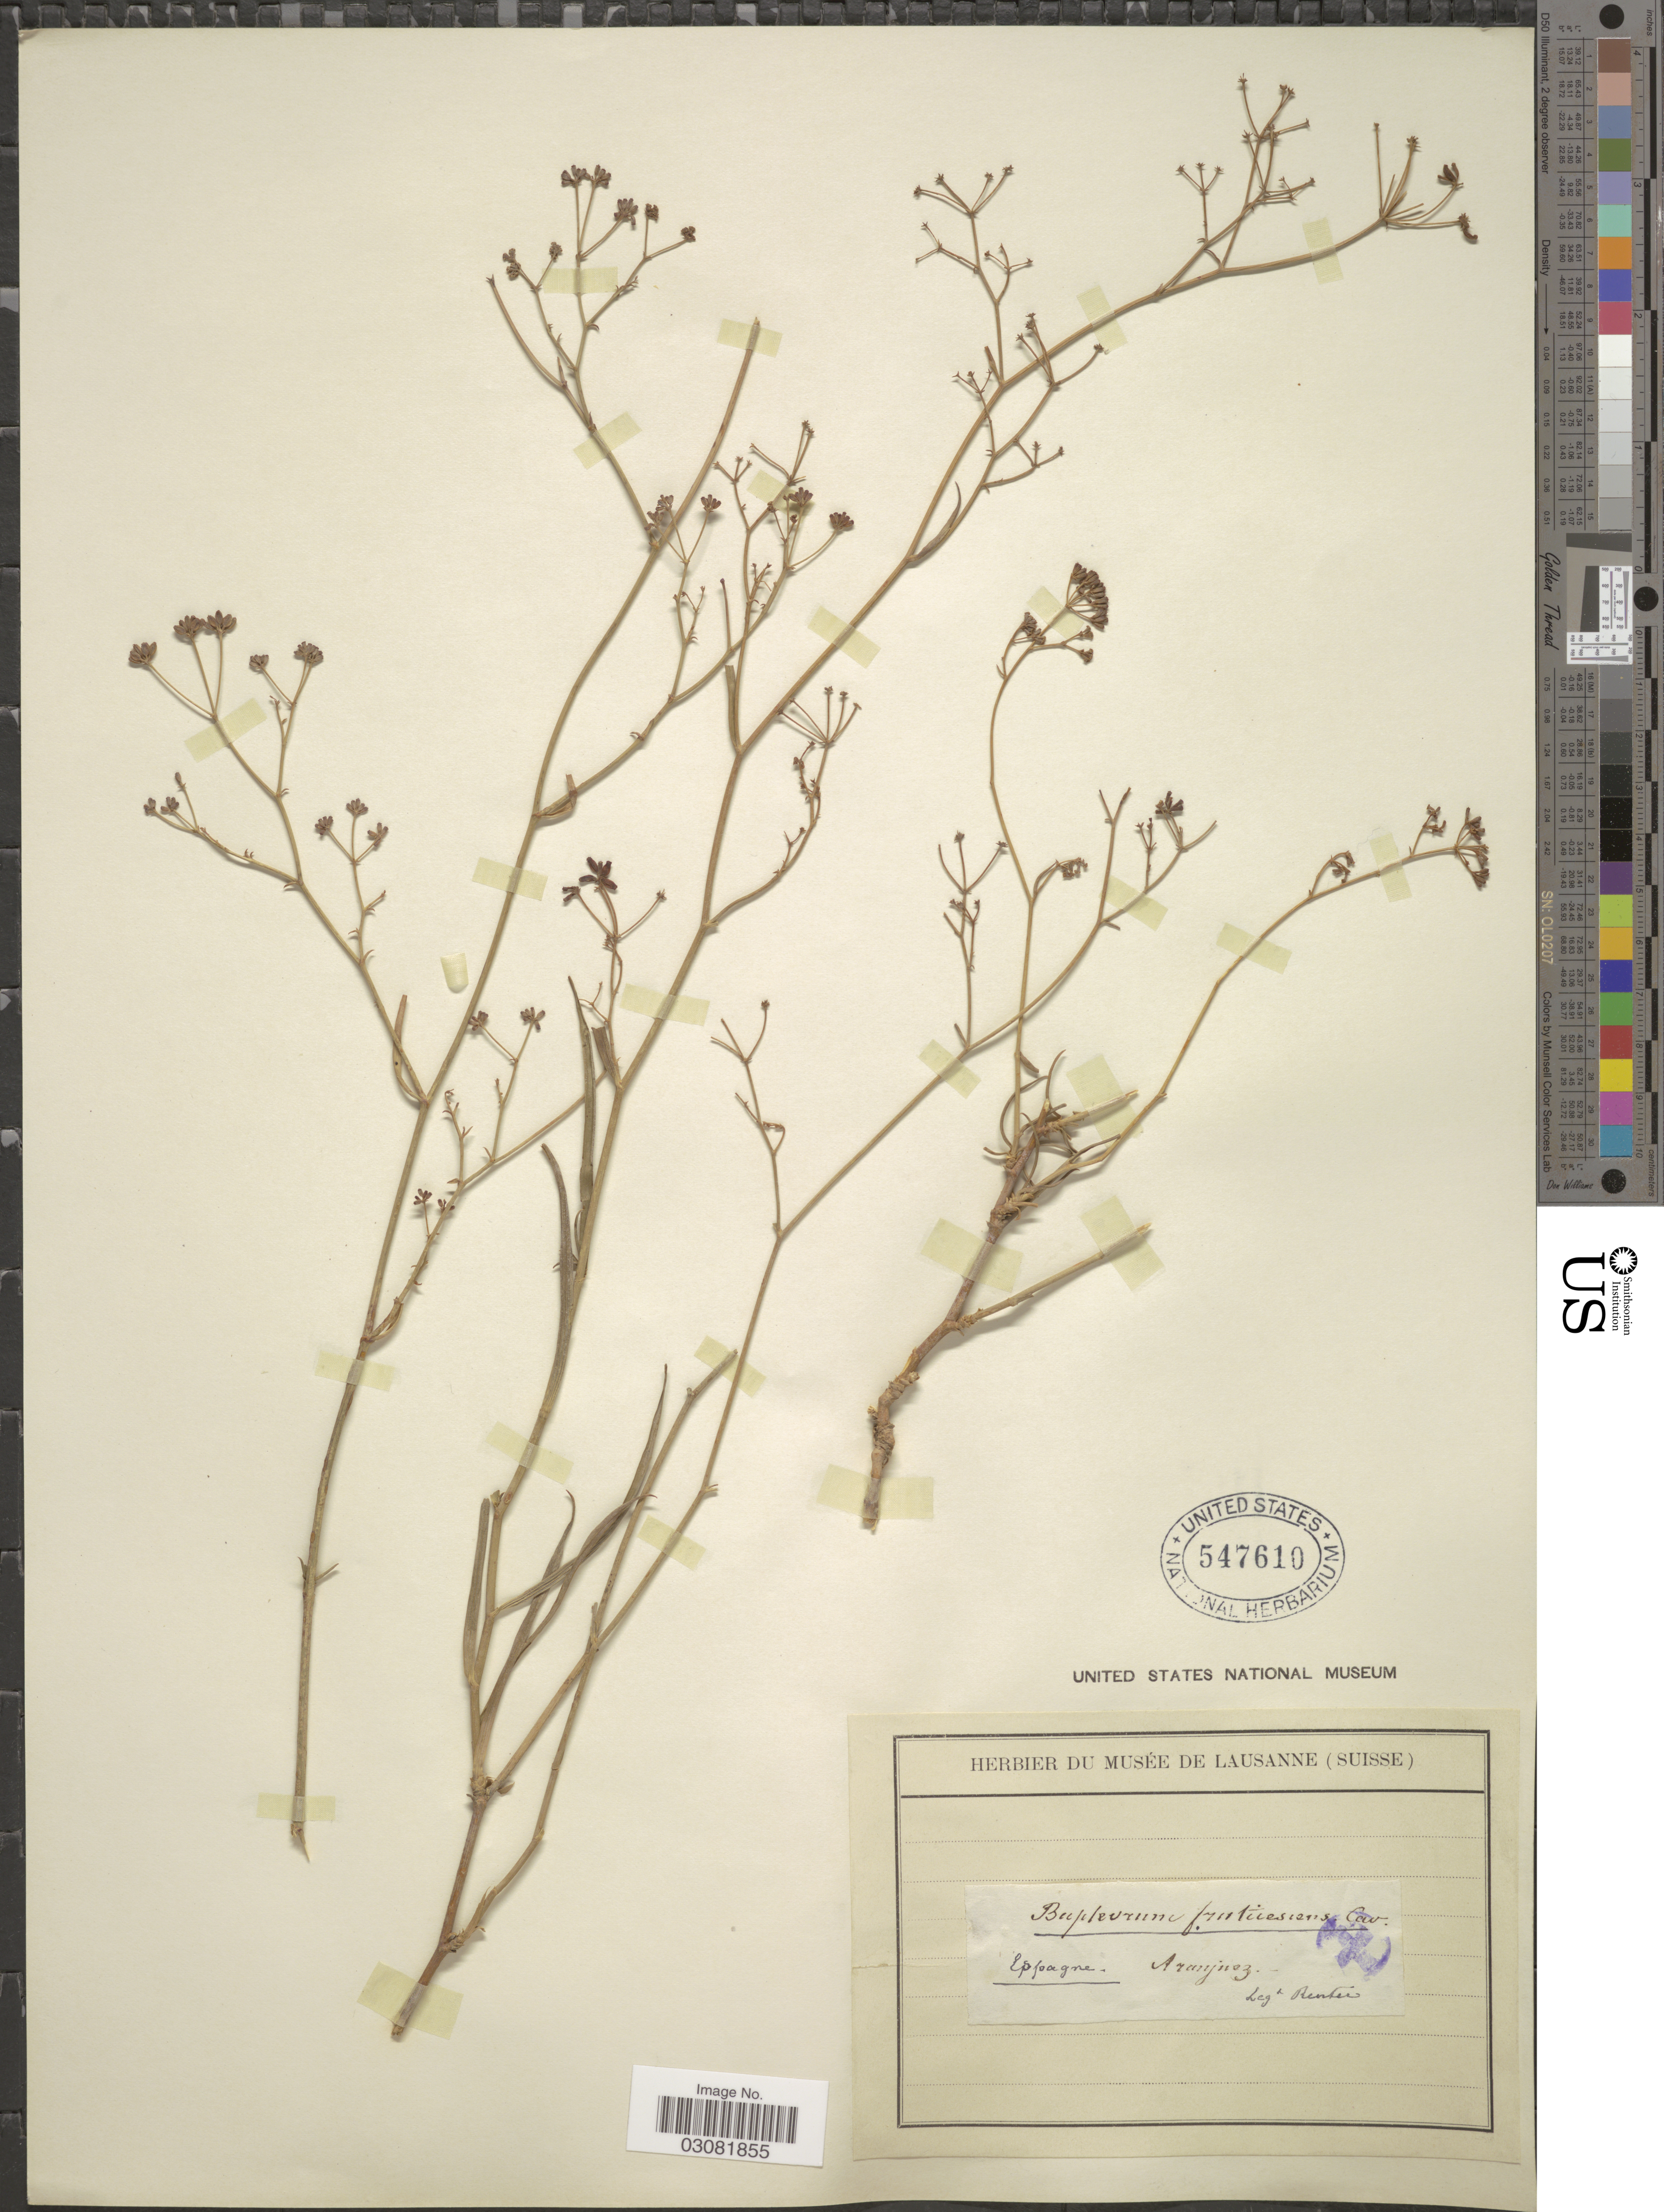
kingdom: Plantae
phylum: Tracheophyta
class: Magnoliopsida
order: Apiales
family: Apiaceae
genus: Bupleurum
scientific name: Bupleurum frutescens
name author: Hill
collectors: -. Reuter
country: Spain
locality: Espagne. Aranjuez.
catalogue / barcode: US 547610